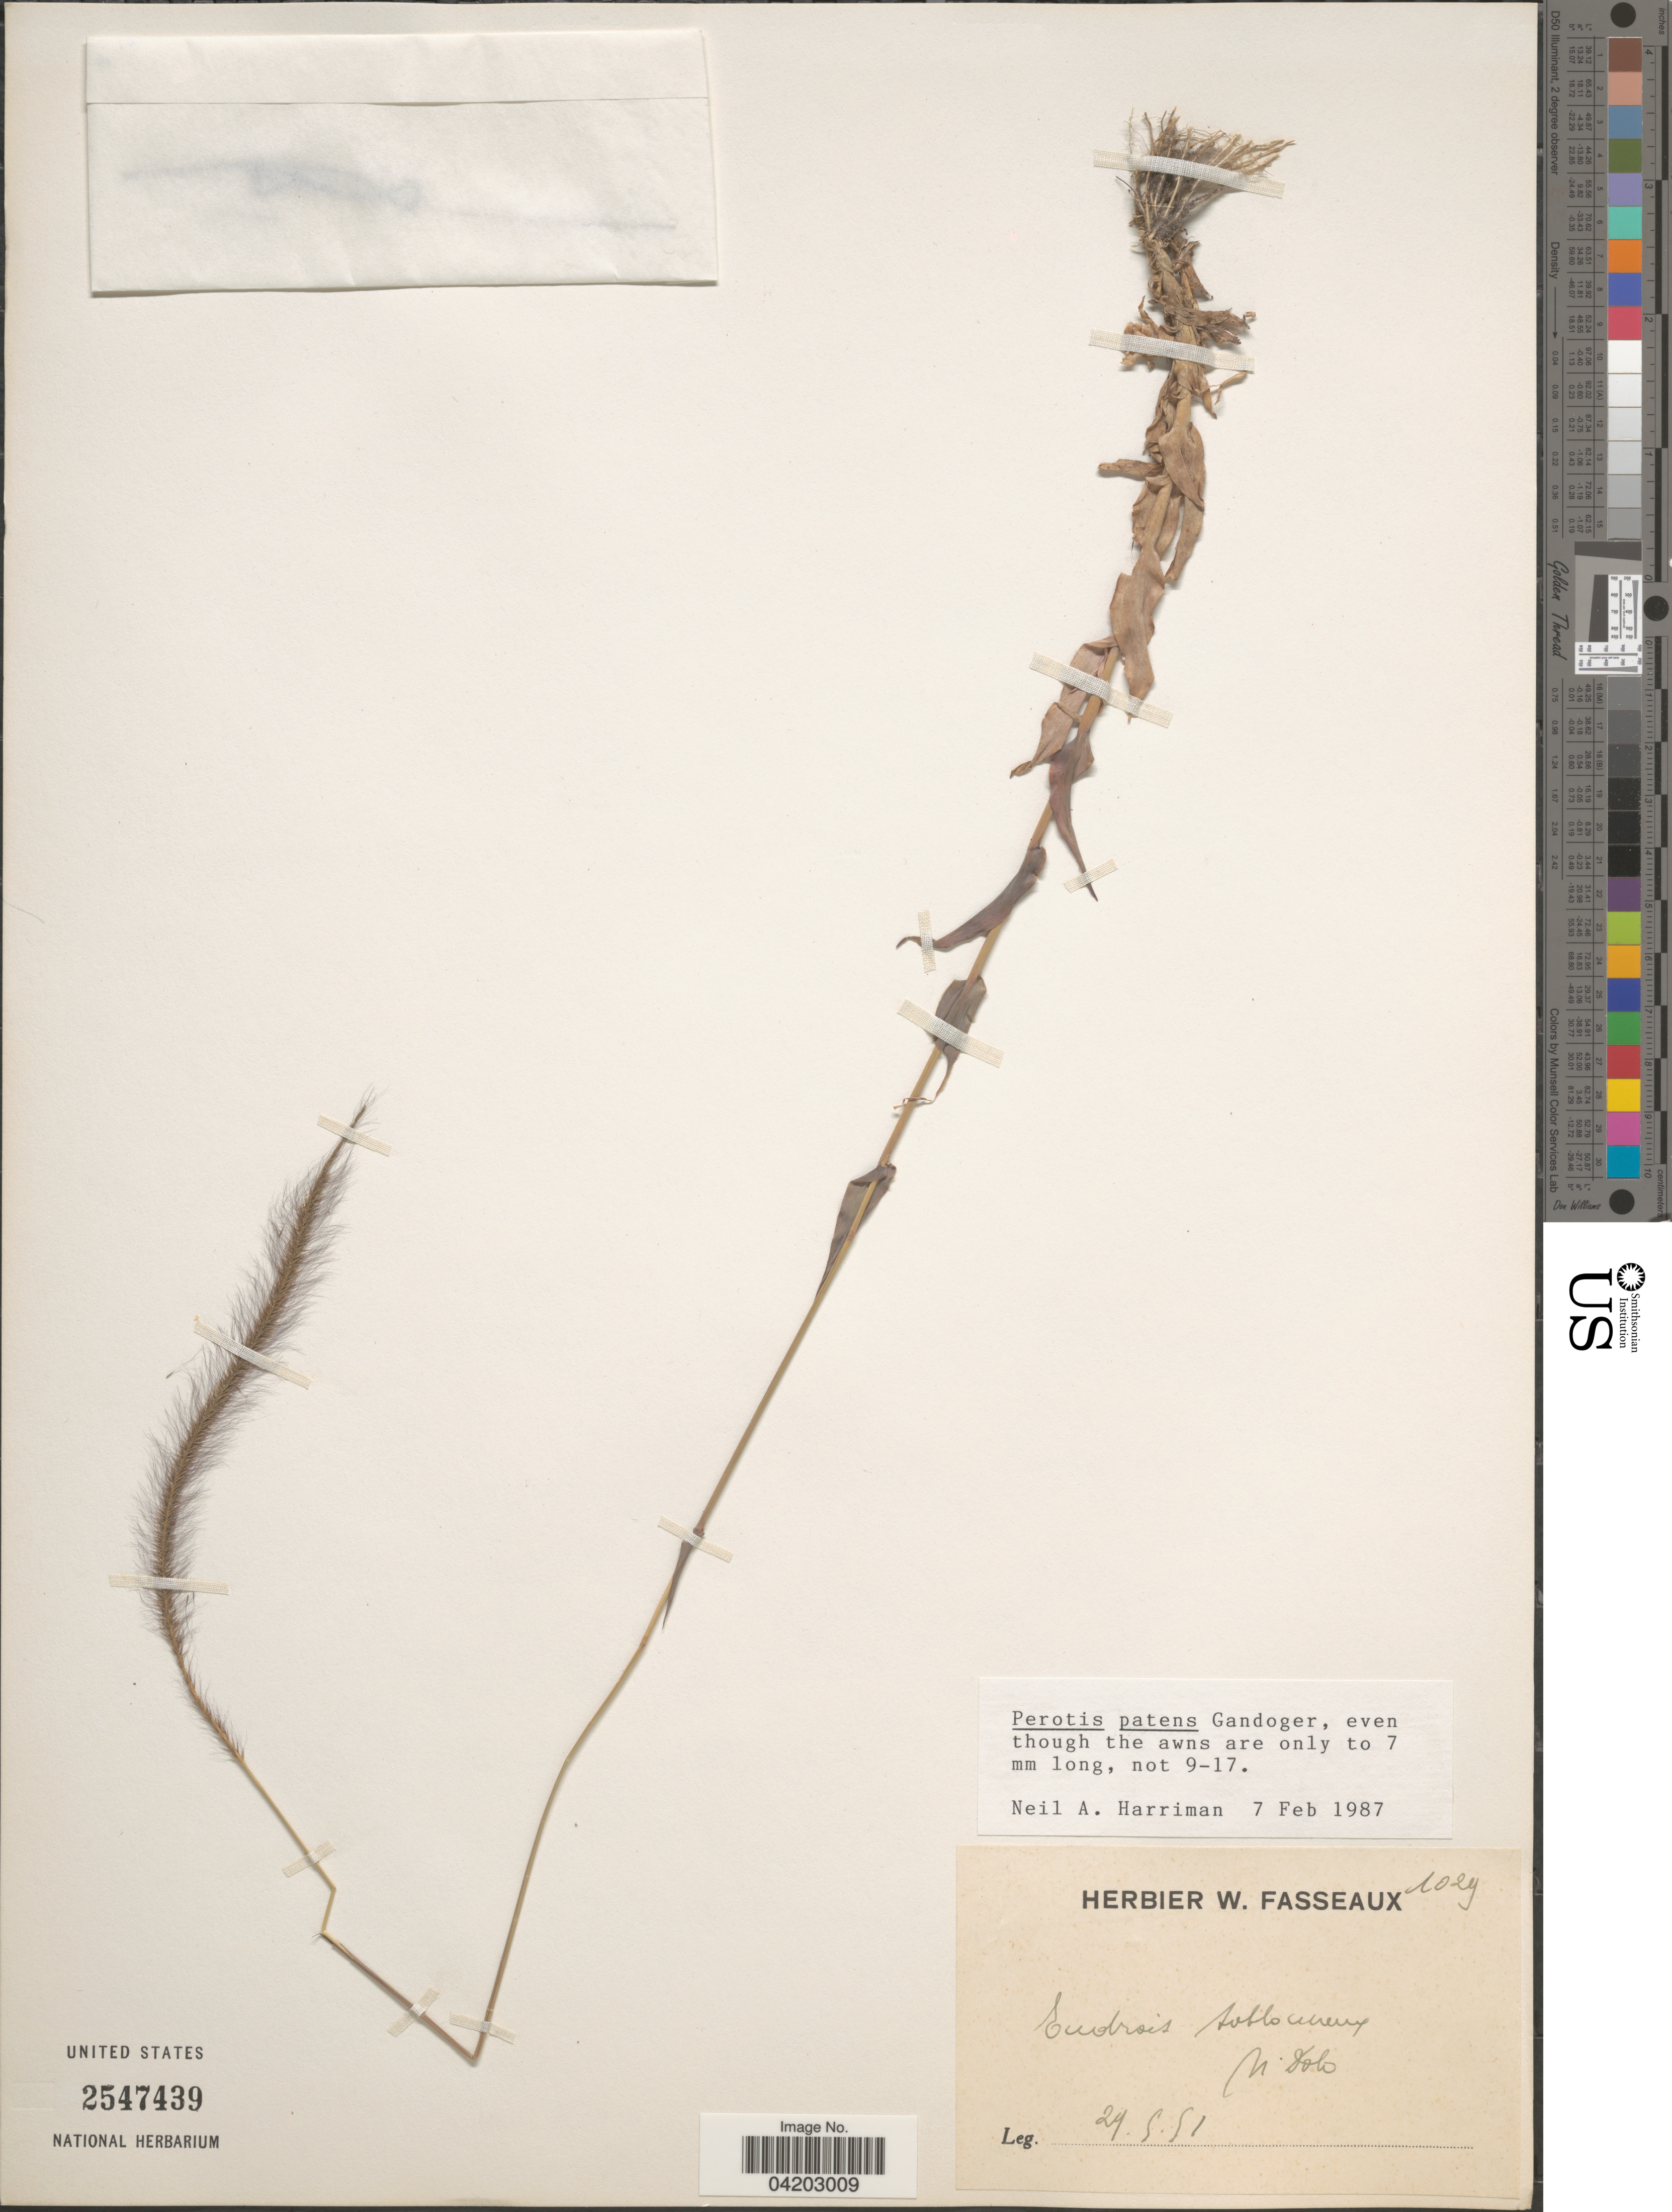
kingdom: Plantae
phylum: Tracheophyta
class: Liliopsida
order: Poales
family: Poaceae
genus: Perotis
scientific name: Perotis patens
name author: Gand.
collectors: Ex herb. W. Fasseaux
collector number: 1029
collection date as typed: Transcribed d/m/y: 24/5/51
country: Congo, Democratic Republic of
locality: Ndolo.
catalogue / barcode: US 2547439